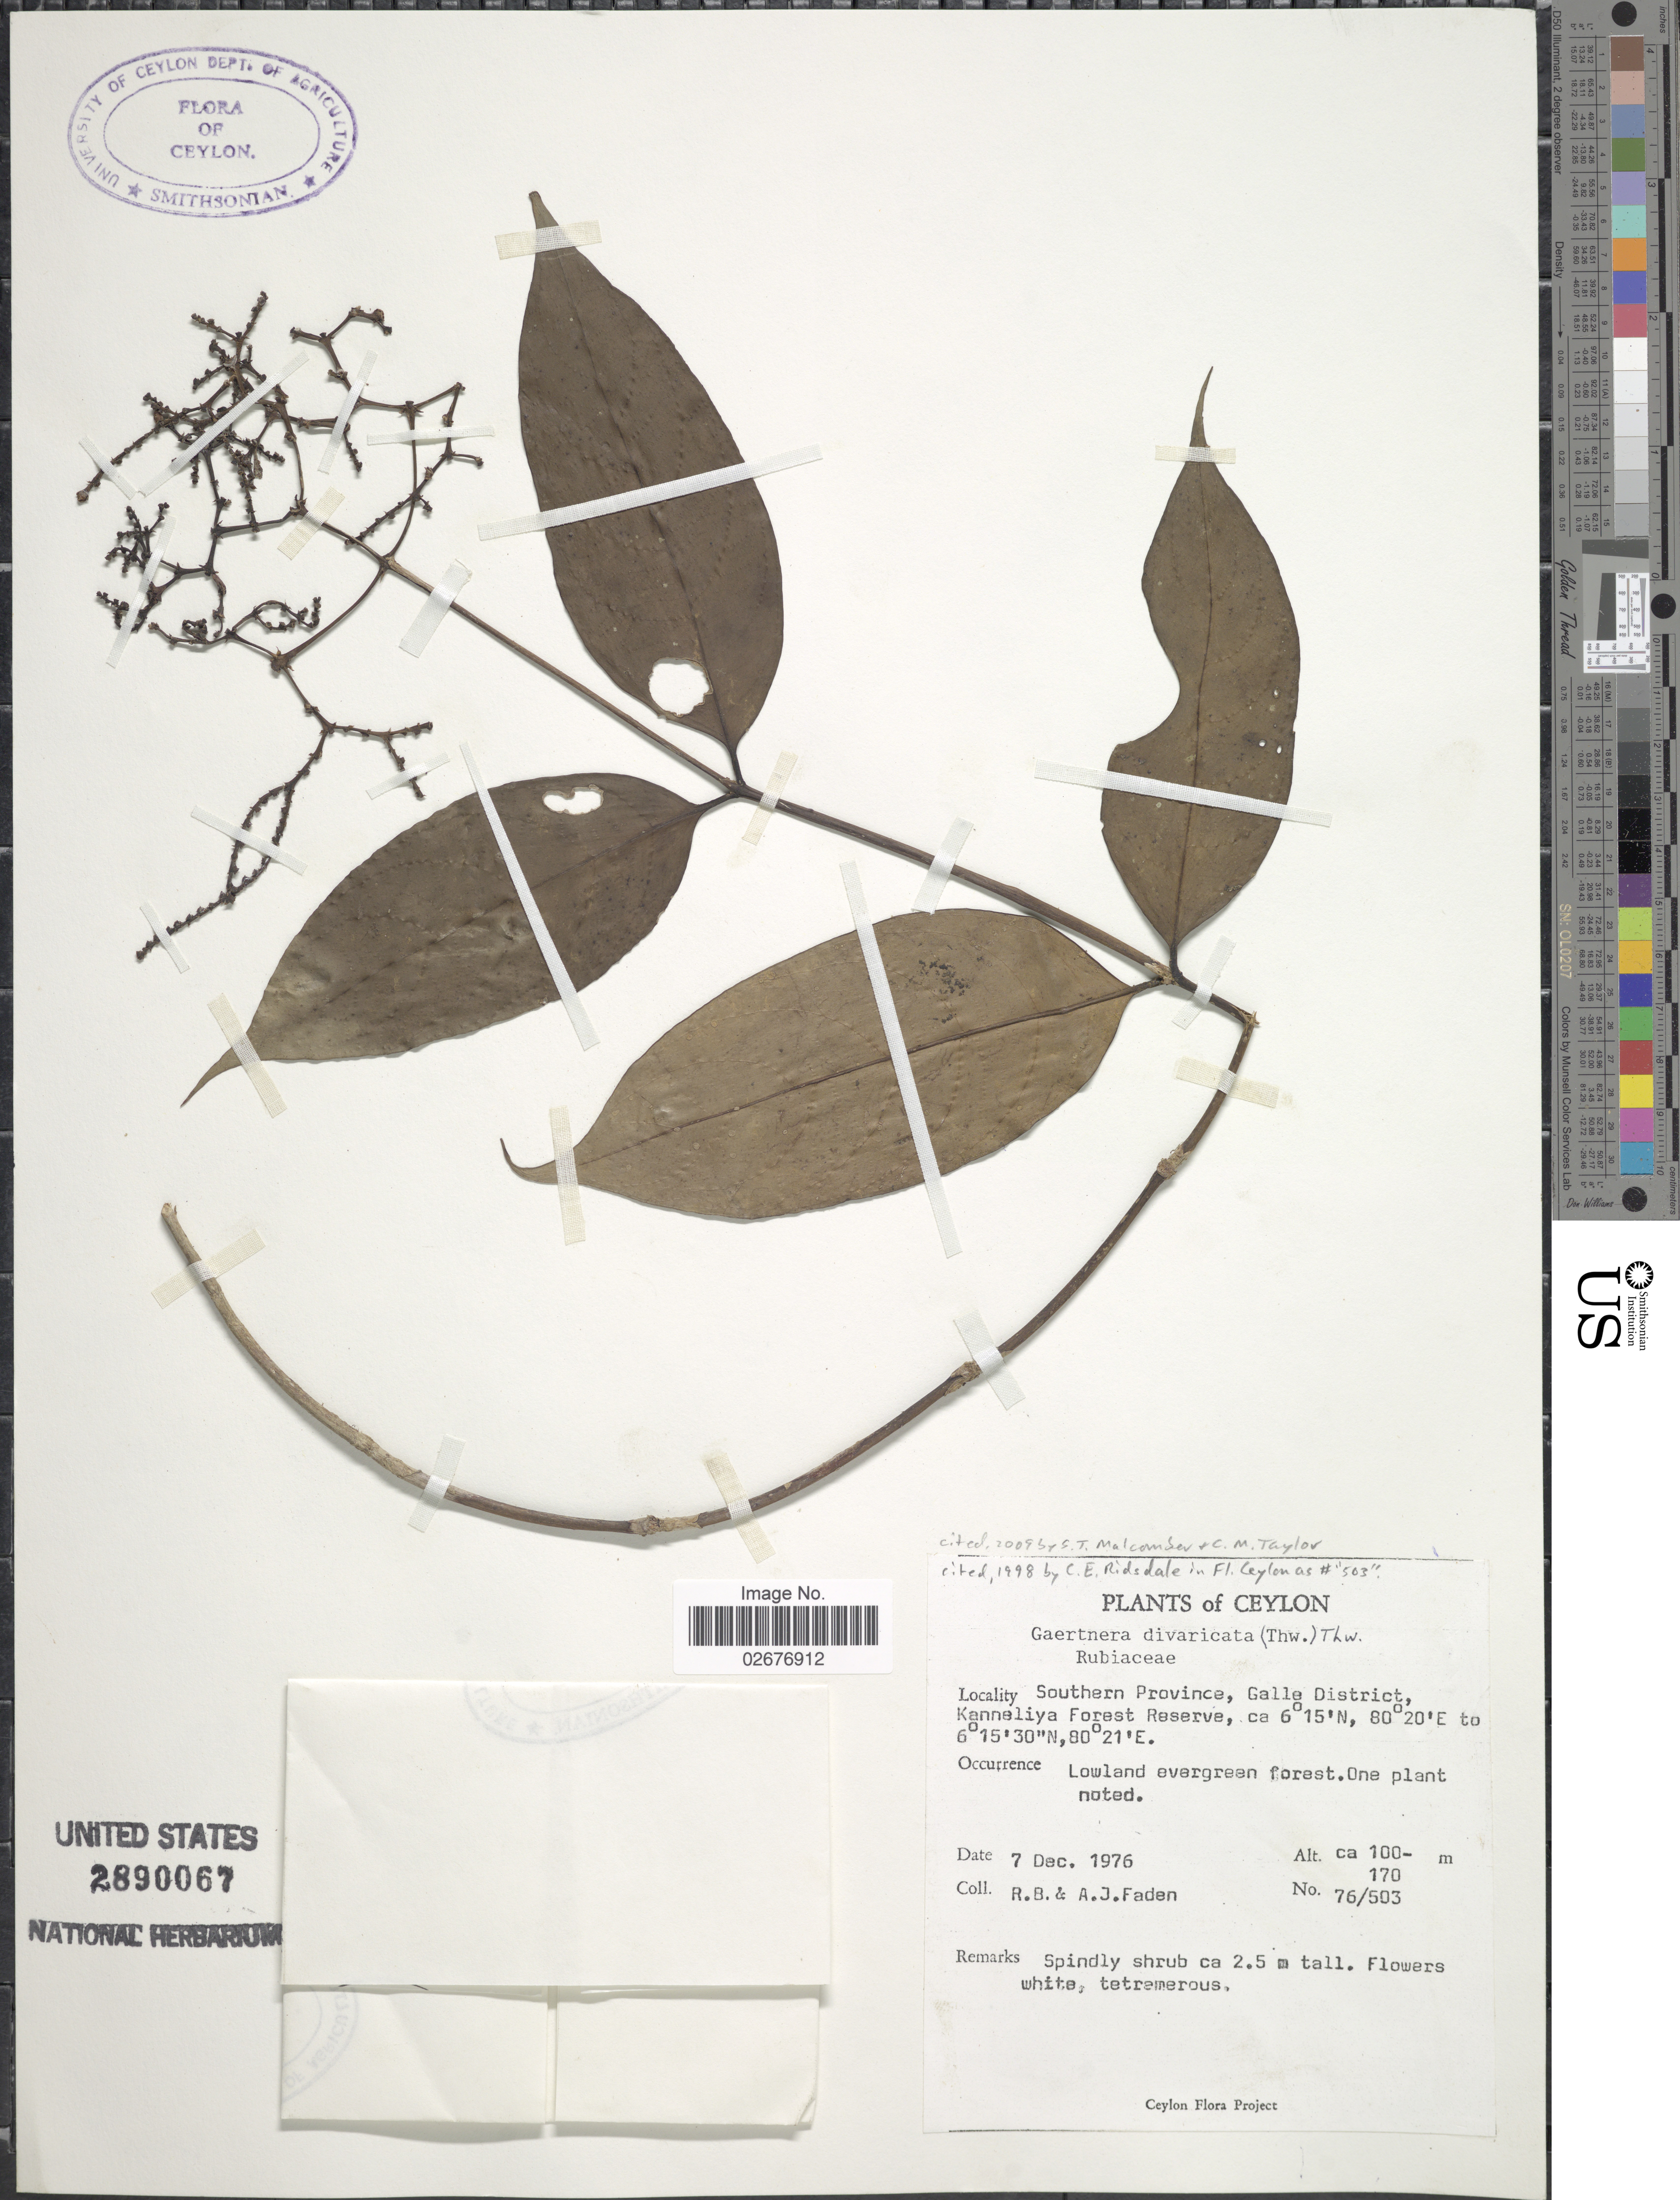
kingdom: Plantae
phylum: Tracheophyta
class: Magnoliopsida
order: Gentianales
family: Rubiaceae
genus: Gaertnera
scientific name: Gaertnera divaricata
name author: Alston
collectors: R. B. Faden & A. J. Faden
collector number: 76/503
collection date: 1976-12-07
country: Sri Lanka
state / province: Southern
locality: Ceylon, Galle District, Kanneliya Forest Reserve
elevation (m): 100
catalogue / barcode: US 2890067